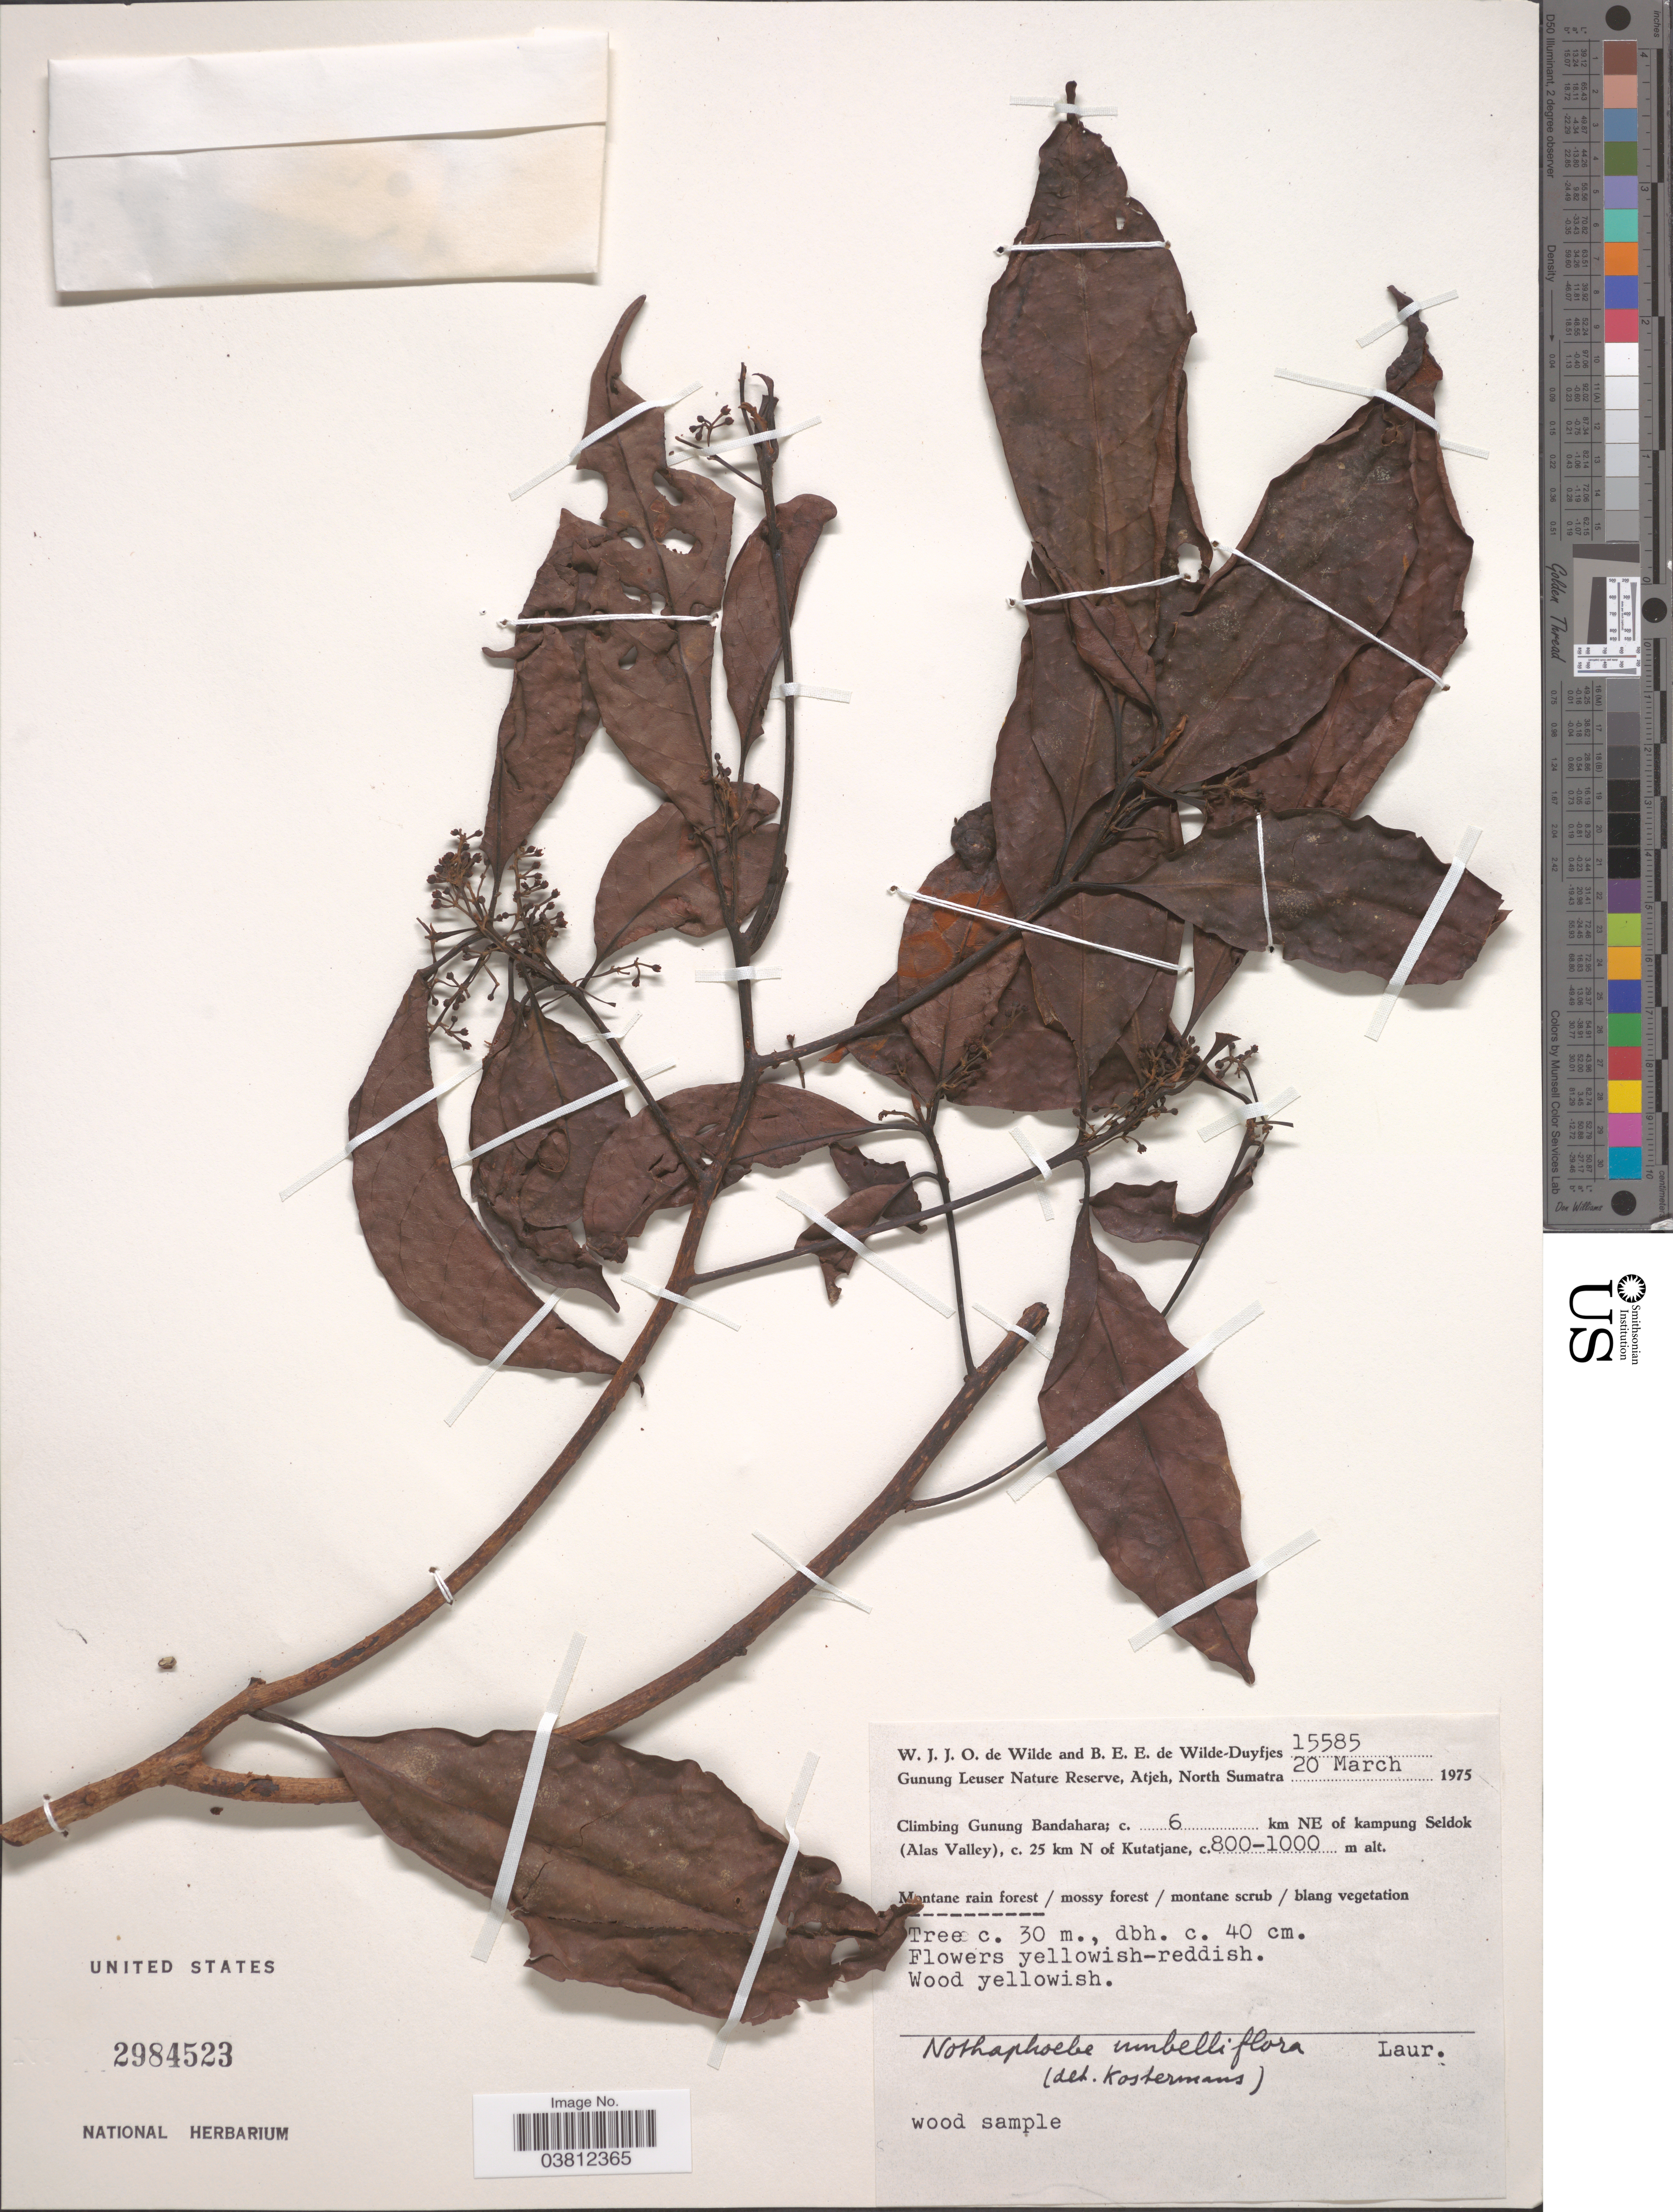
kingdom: Plantae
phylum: Tracheophyta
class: Magnoliopsida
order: Laurales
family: Lauraceae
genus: Nothaphoebe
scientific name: Nothaphoebe umbelliflora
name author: (Blume) Blume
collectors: W. J. de Wilde & B. E. de Wilde-Duyfjes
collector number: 15585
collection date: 1975-03-20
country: Indonesia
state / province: Sumatra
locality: Gunung Leuser Nature Reserve, Atjeh, North Sumatra. Climbing Gunung Bandahare; c. 6 km NE of kampung Seldok (Alas Valley), c. 25 km N of Kutatjane.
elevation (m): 800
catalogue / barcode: US 2984523